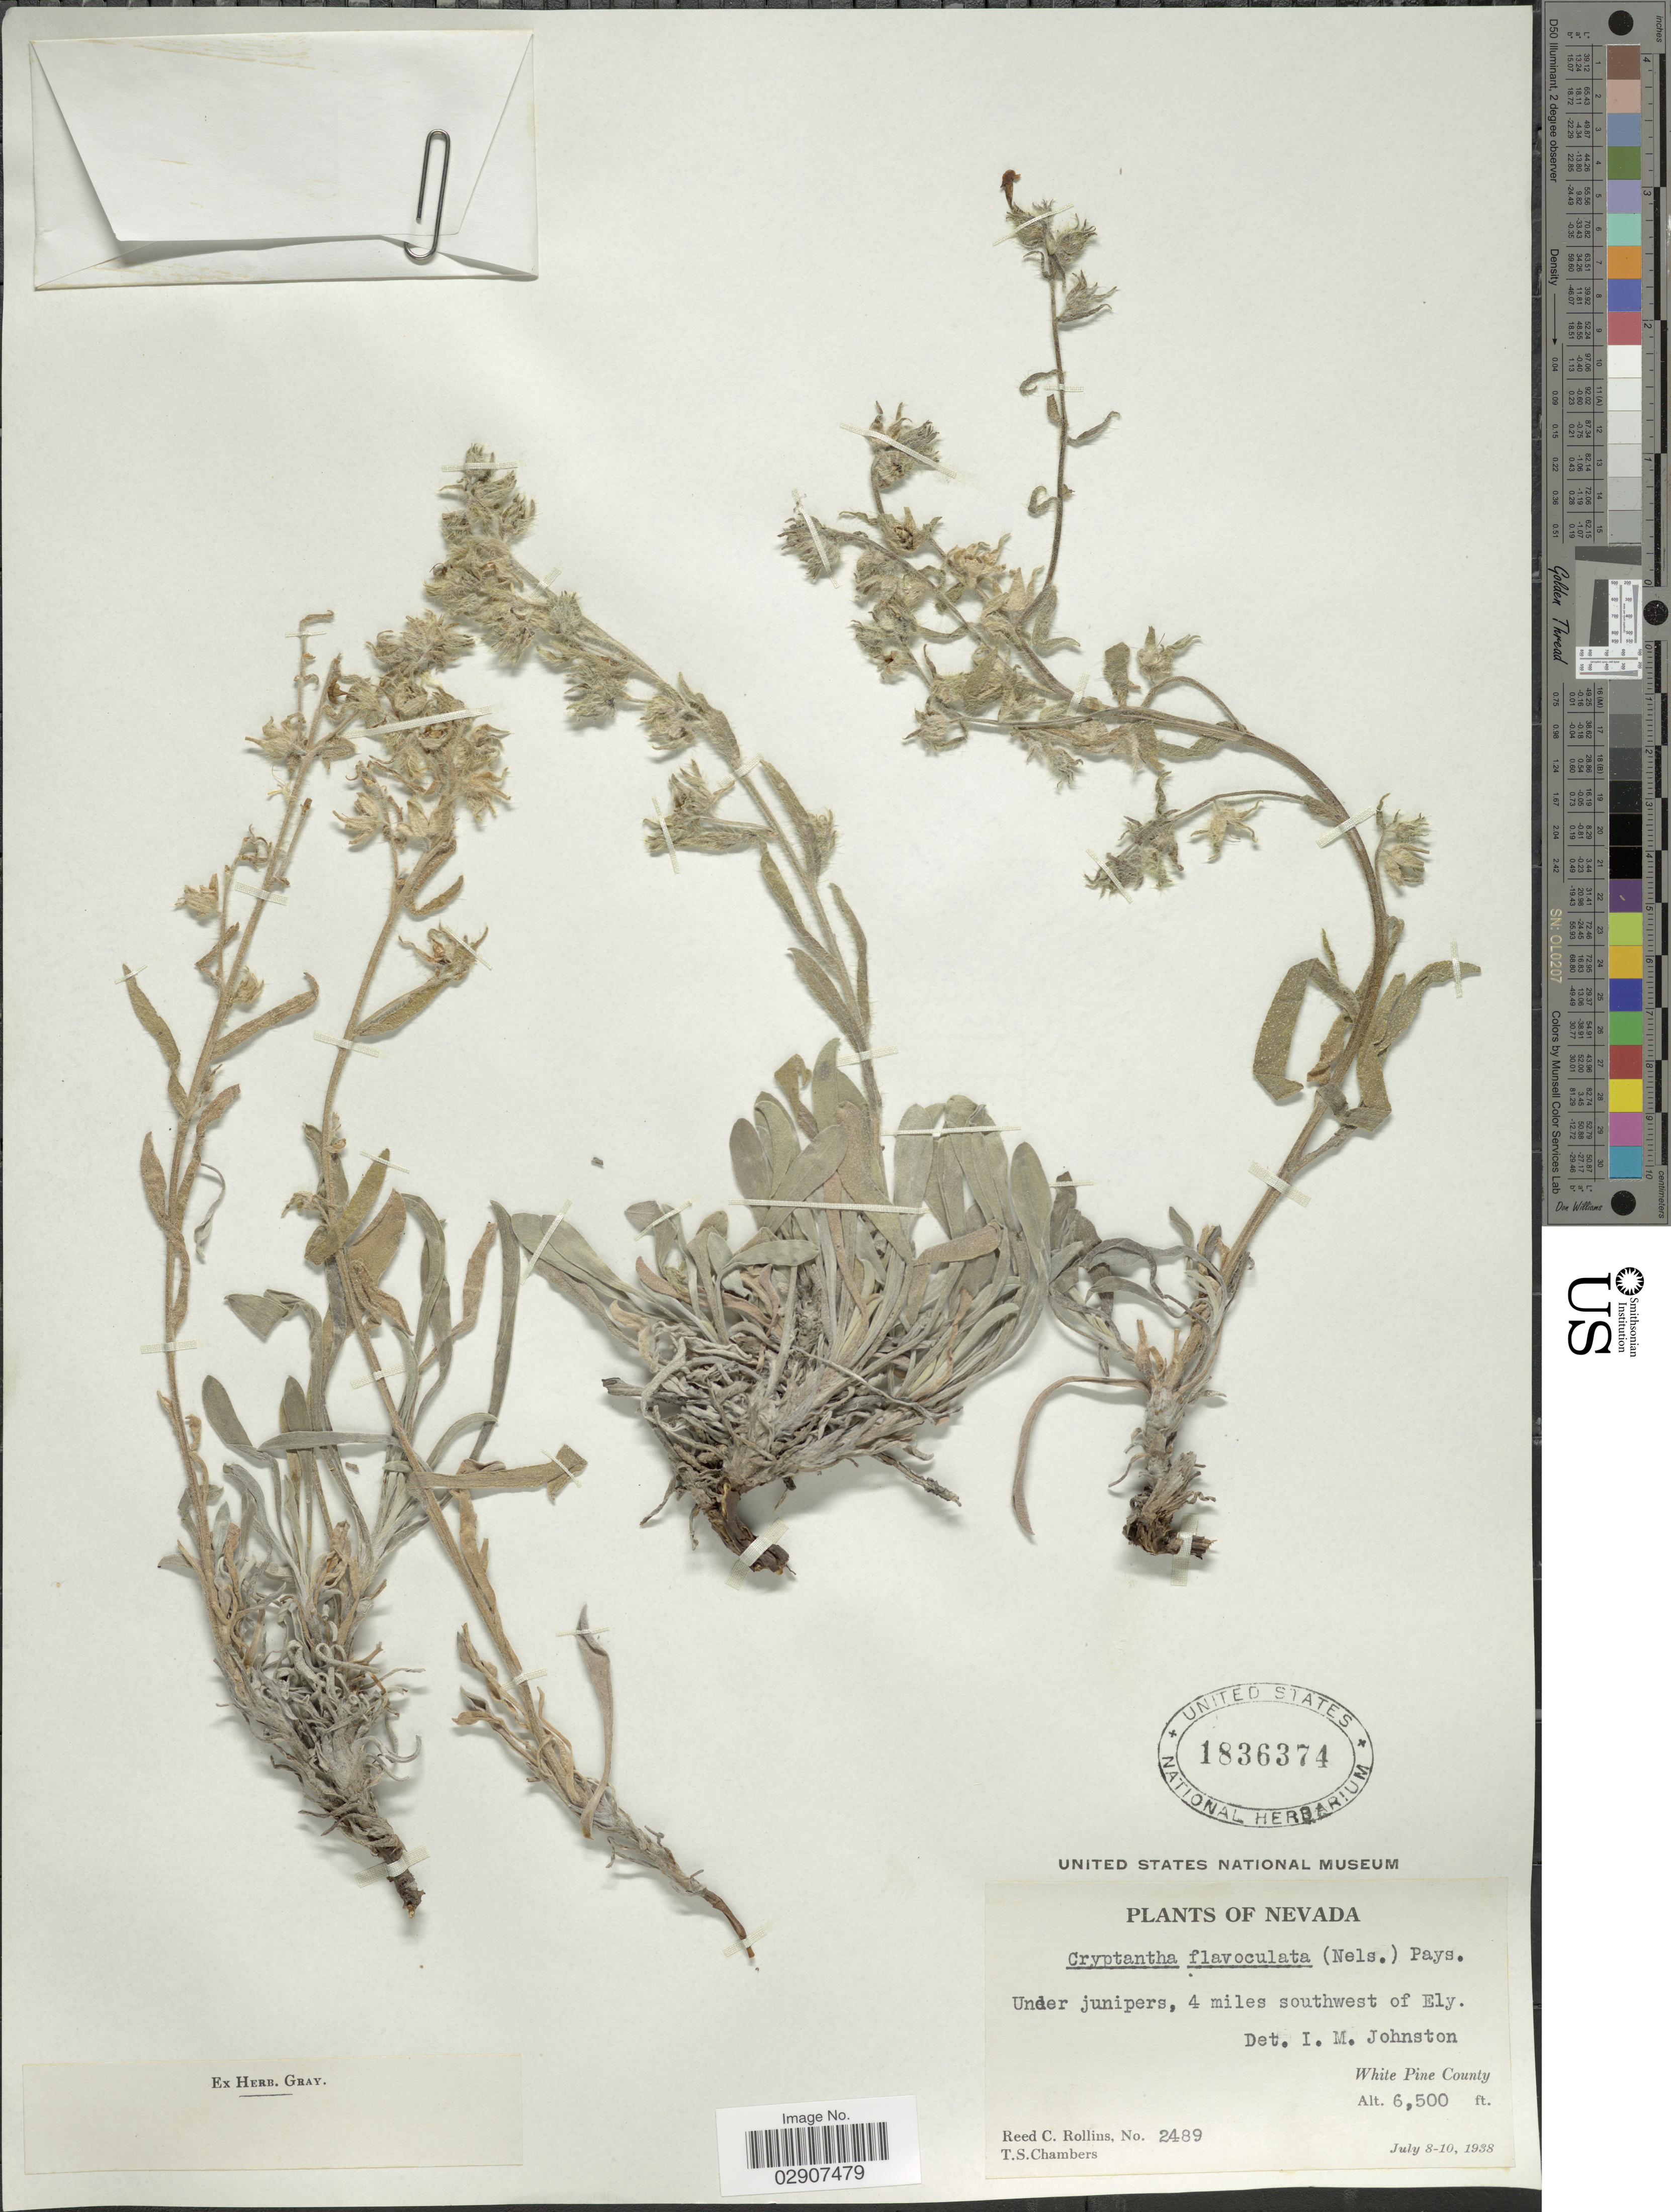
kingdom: Plantae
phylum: Tracheophyta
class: Magnoliopsida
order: Boraginales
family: Boraginaceae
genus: Cryptantha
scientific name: Cryptantha flavoculata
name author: (A. Nelson) Payson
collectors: R. C. Rollins & T. Chambers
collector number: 2489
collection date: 1938-07-08/1938-07-10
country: United States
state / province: Nevada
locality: Nevada, Under juniper, 4 miles southwest of Ely, White Pine County.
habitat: under junipers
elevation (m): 1981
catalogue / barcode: US 1836374